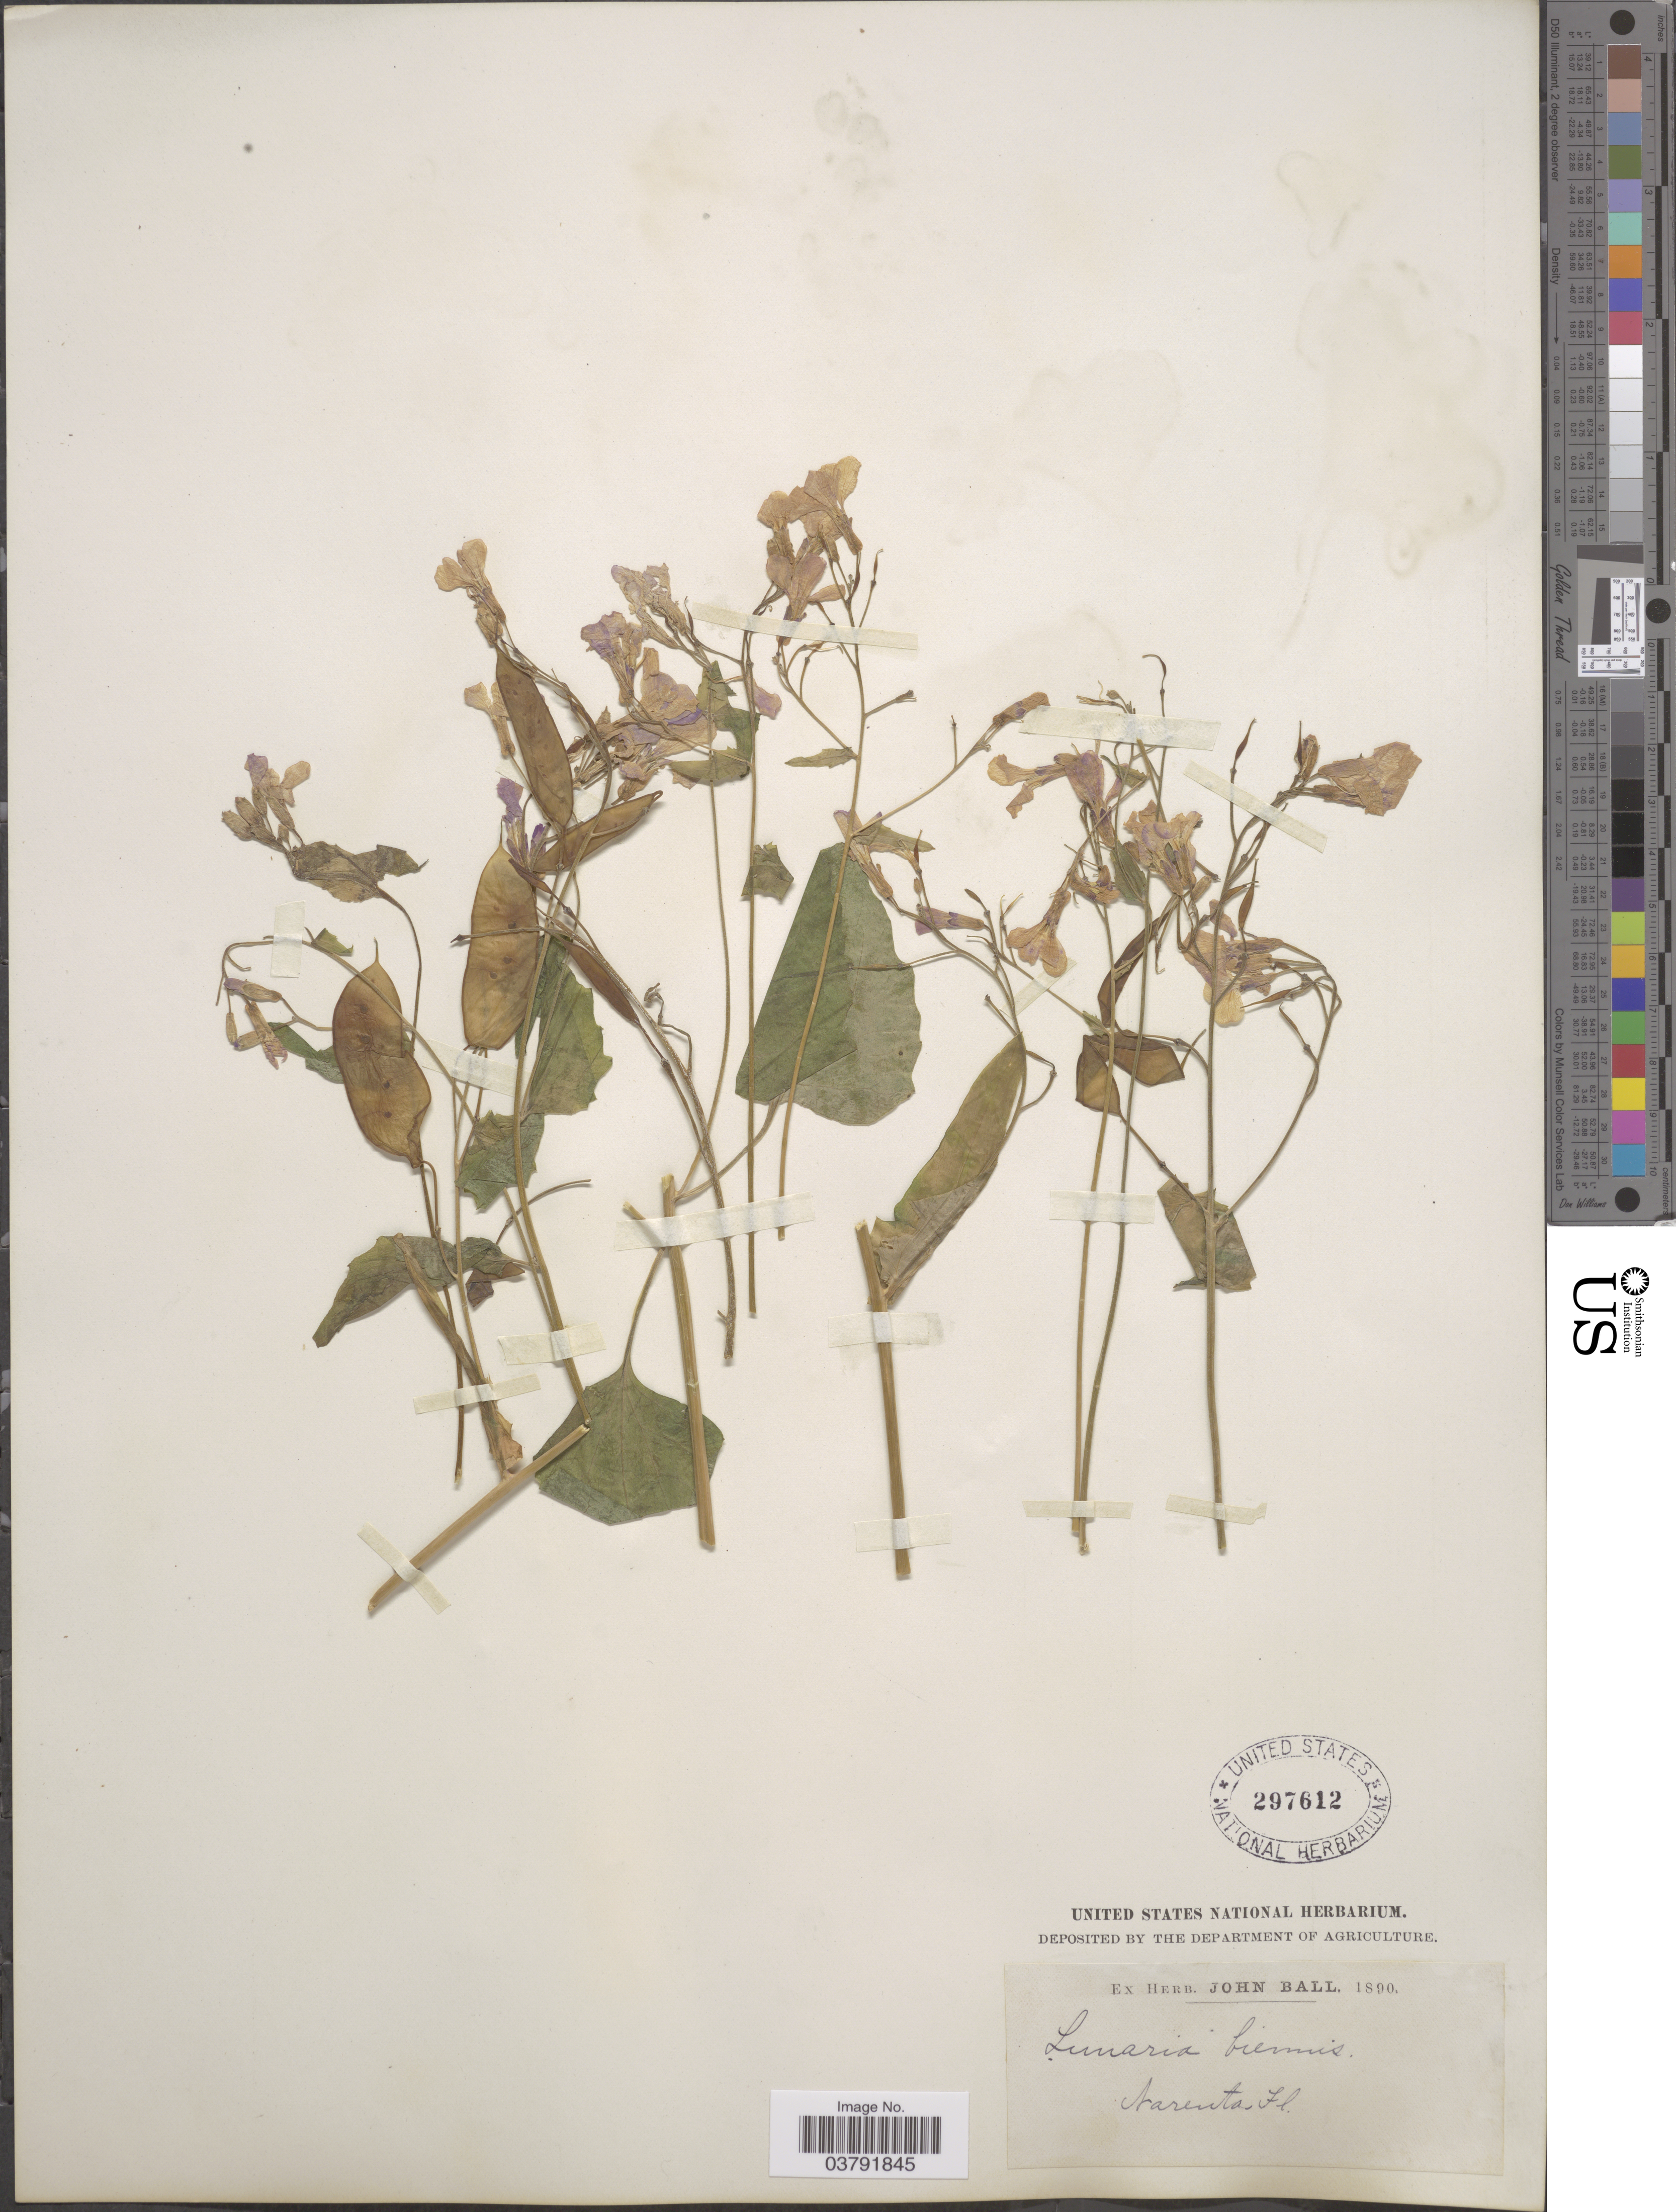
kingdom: Plantae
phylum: Tracheophyta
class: Magnoliopsida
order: Brassicales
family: Brassicaceae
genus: Lunaria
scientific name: Lunaria biennis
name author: Moench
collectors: ex herb. John Ball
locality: Narenta Fl.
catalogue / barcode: US 297612